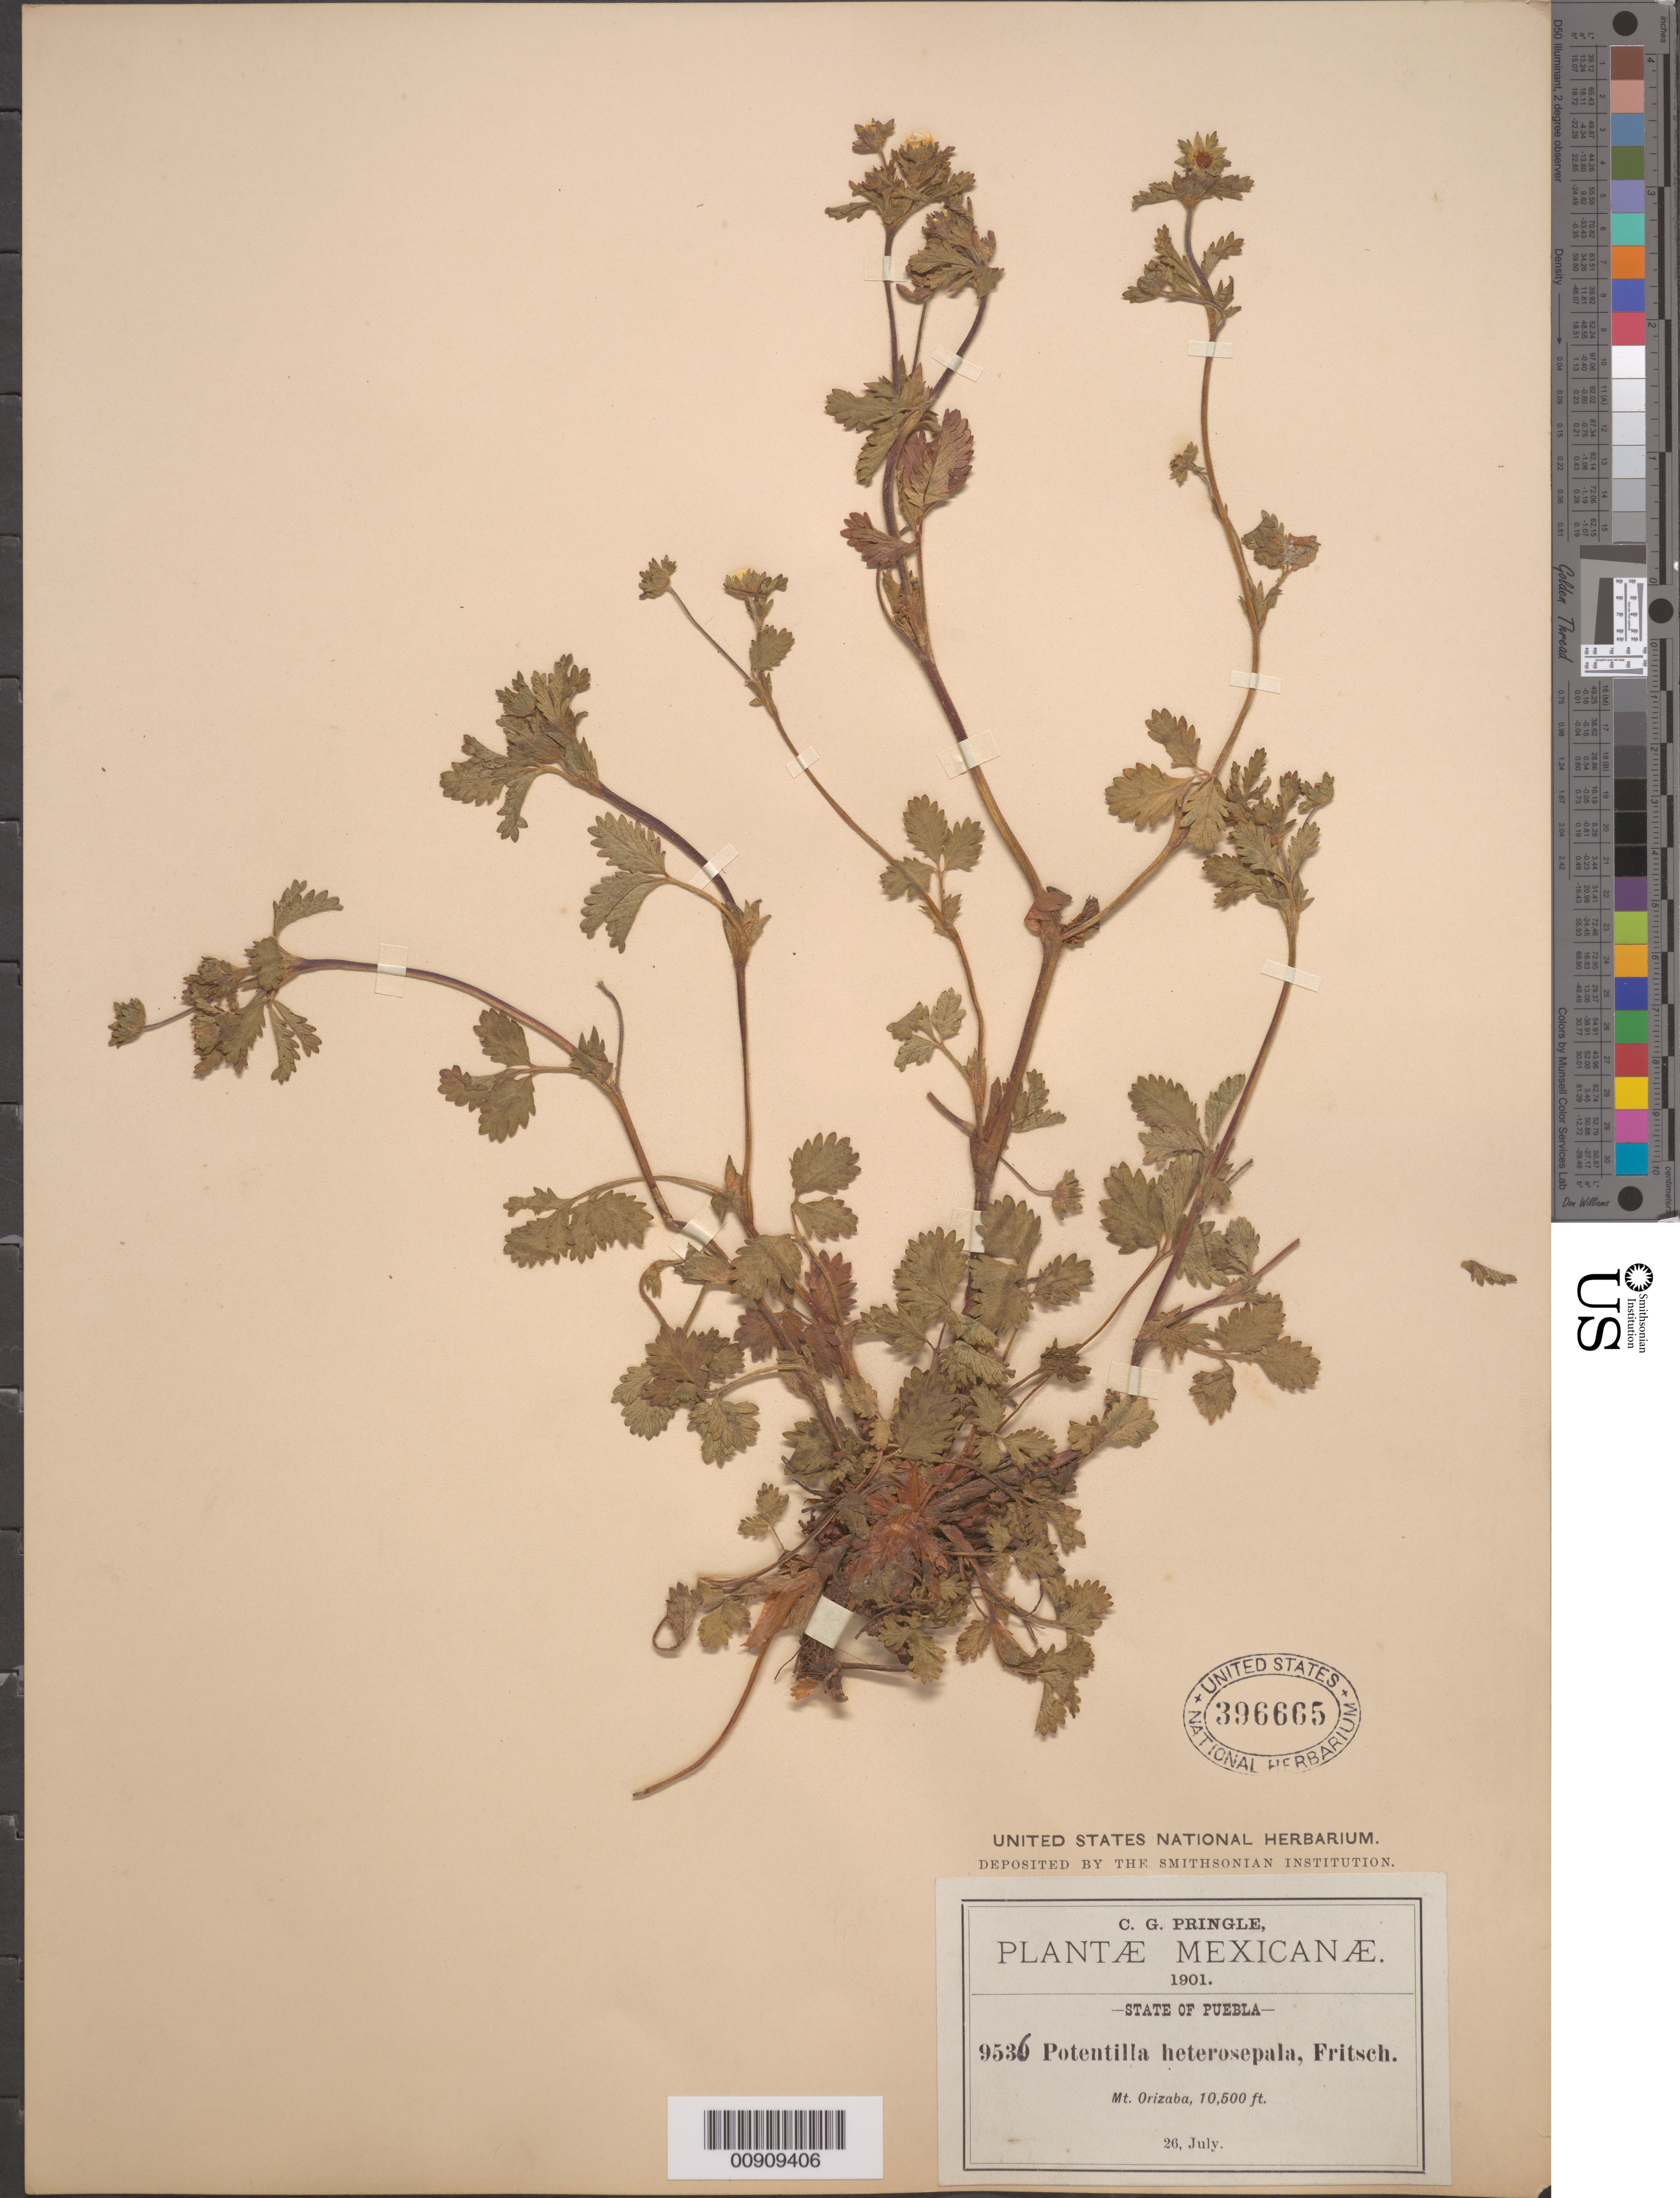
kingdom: Plantae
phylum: Tracheophyta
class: Magnoliopsida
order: Rosales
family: Rosaceae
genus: Potentilla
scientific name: Potentilla heterosepala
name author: Fritsch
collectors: C. G. Pringle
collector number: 9536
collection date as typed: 26 Jul 1901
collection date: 1901-07-26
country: Mexico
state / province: Puebla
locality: Mt. Orizaba.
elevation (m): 3200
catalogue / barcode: US 396665